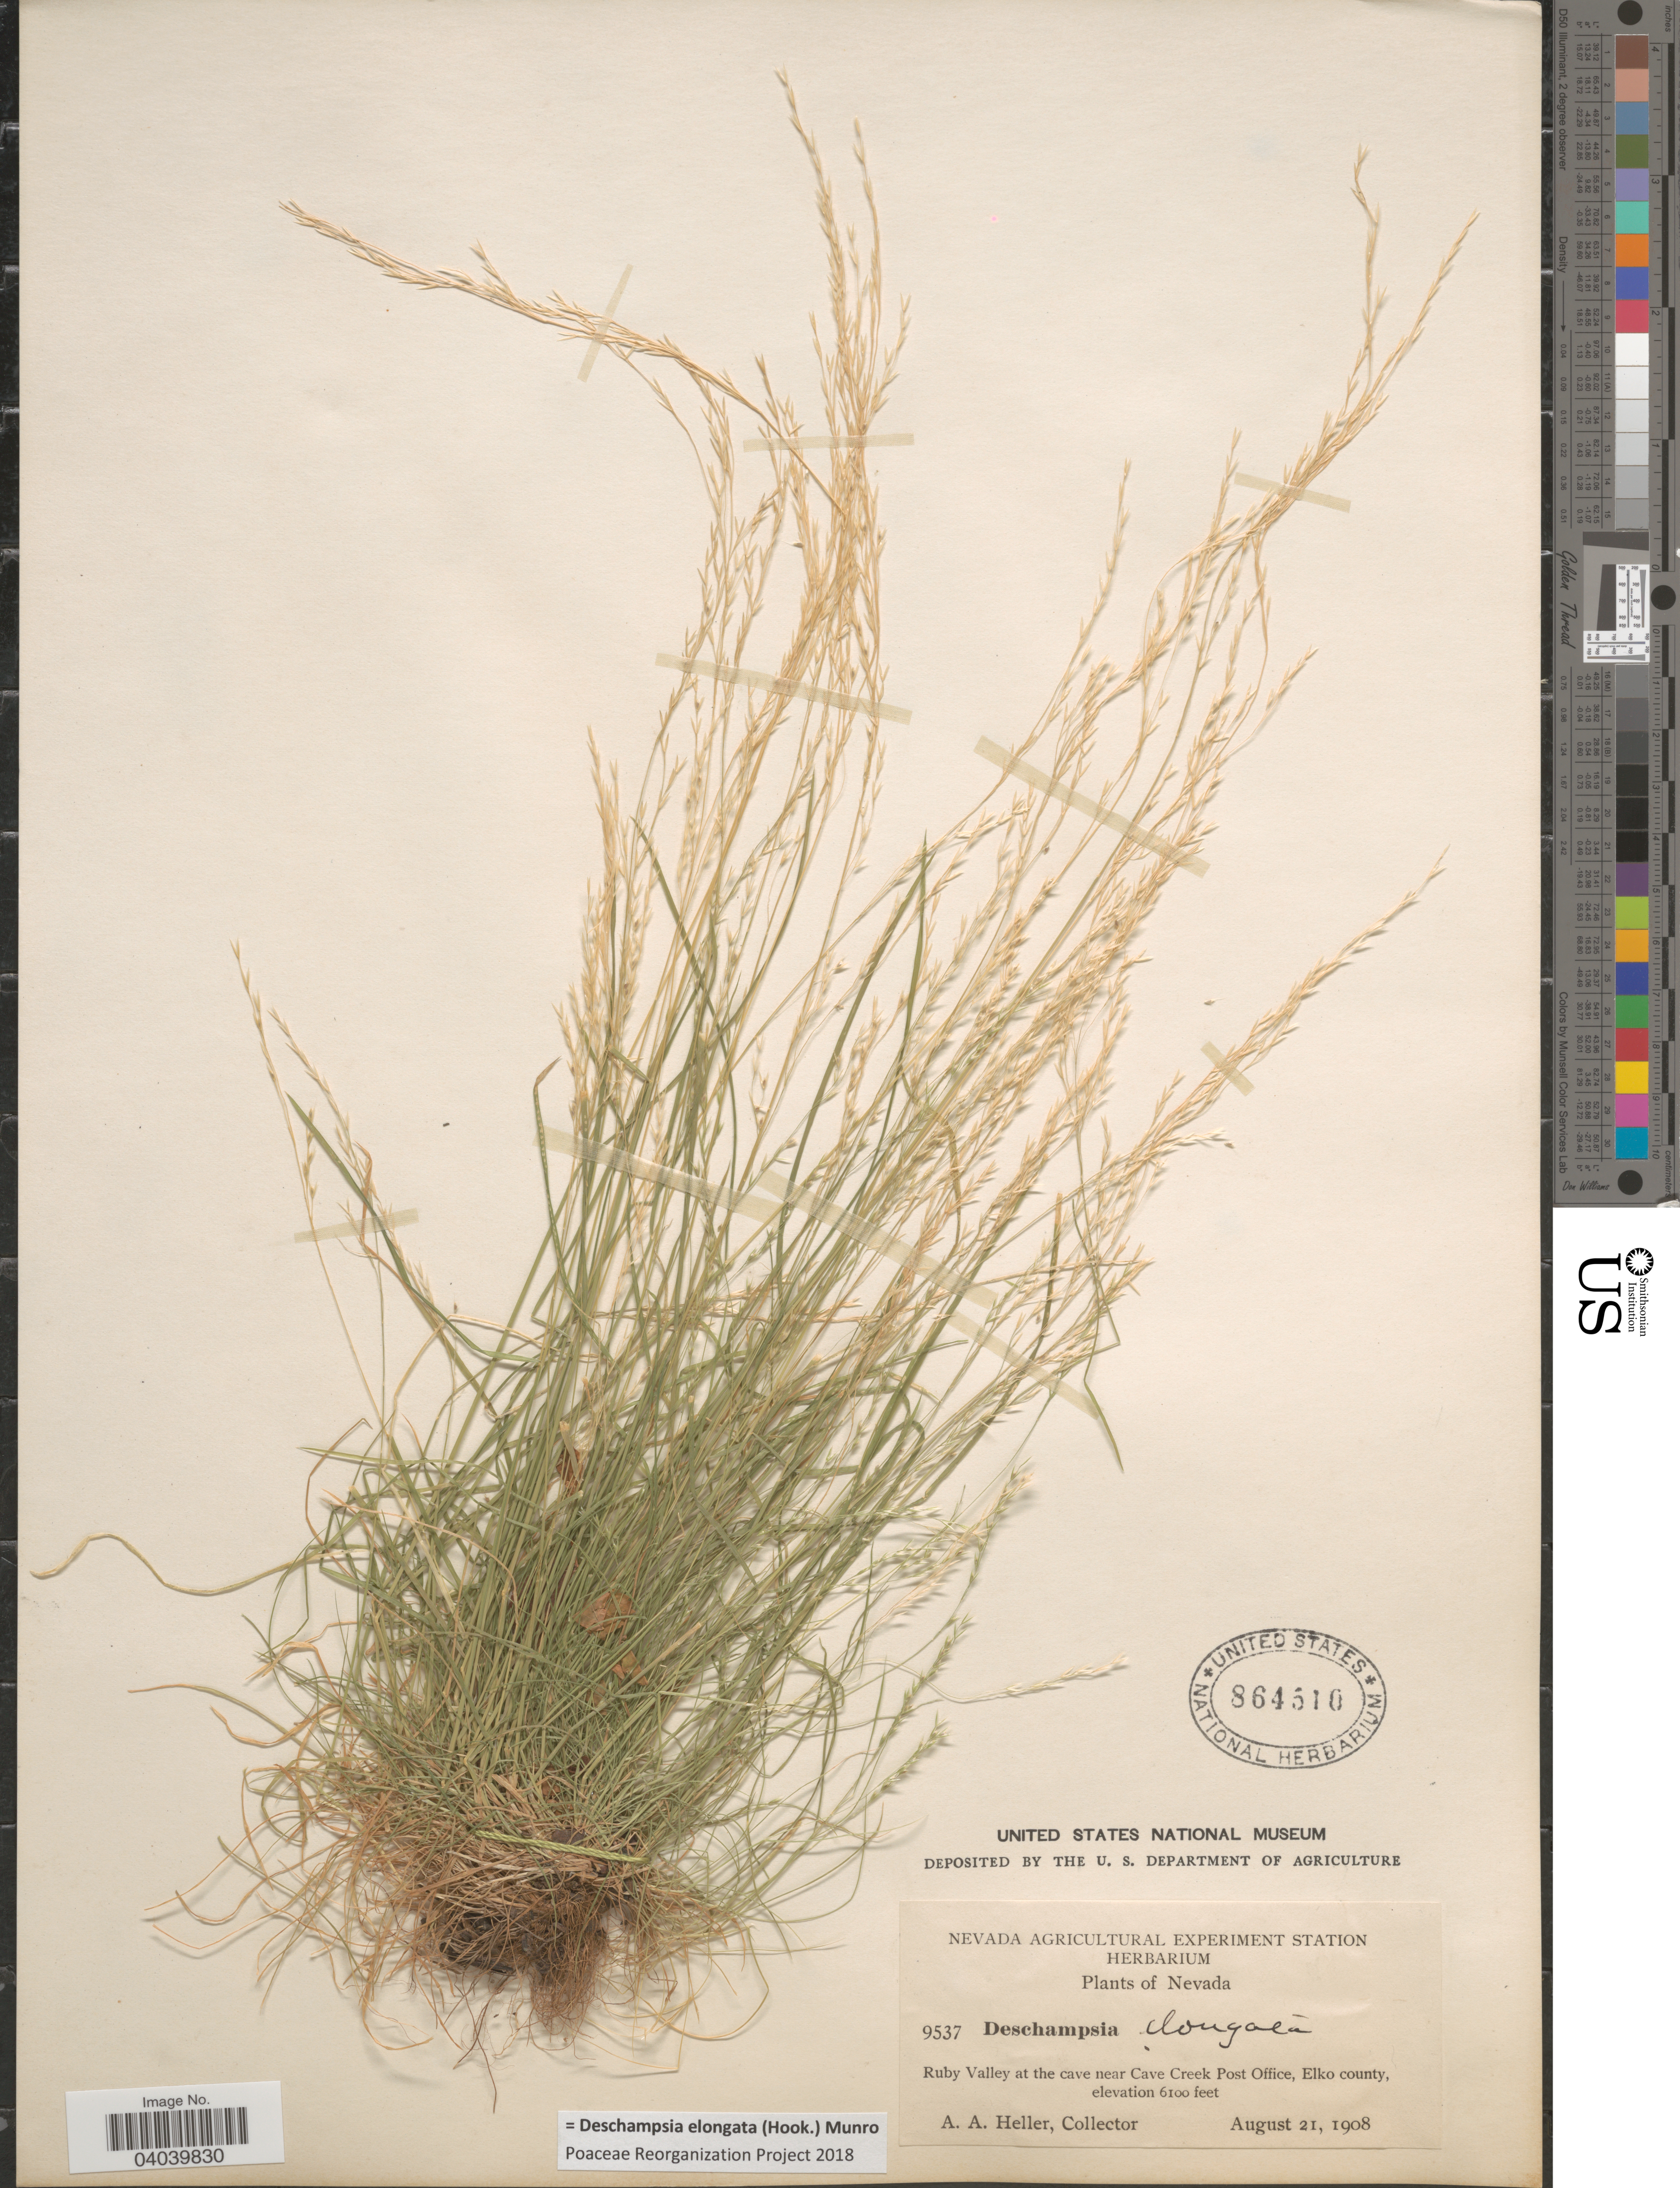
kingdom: Plantae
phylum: Tracheophyta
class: Liliopsida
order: Poales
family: Poaceae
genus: Deschampsia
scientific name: Deschampsia elongata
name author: (Hook.) Munro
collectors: A. A. Heller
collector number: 9537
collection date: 1908-08-21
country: United States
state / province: Nevada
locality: Ruby Valley at the cave near Cave Creek Post Office, Elko county.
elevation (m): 1859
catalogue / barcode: US 864510